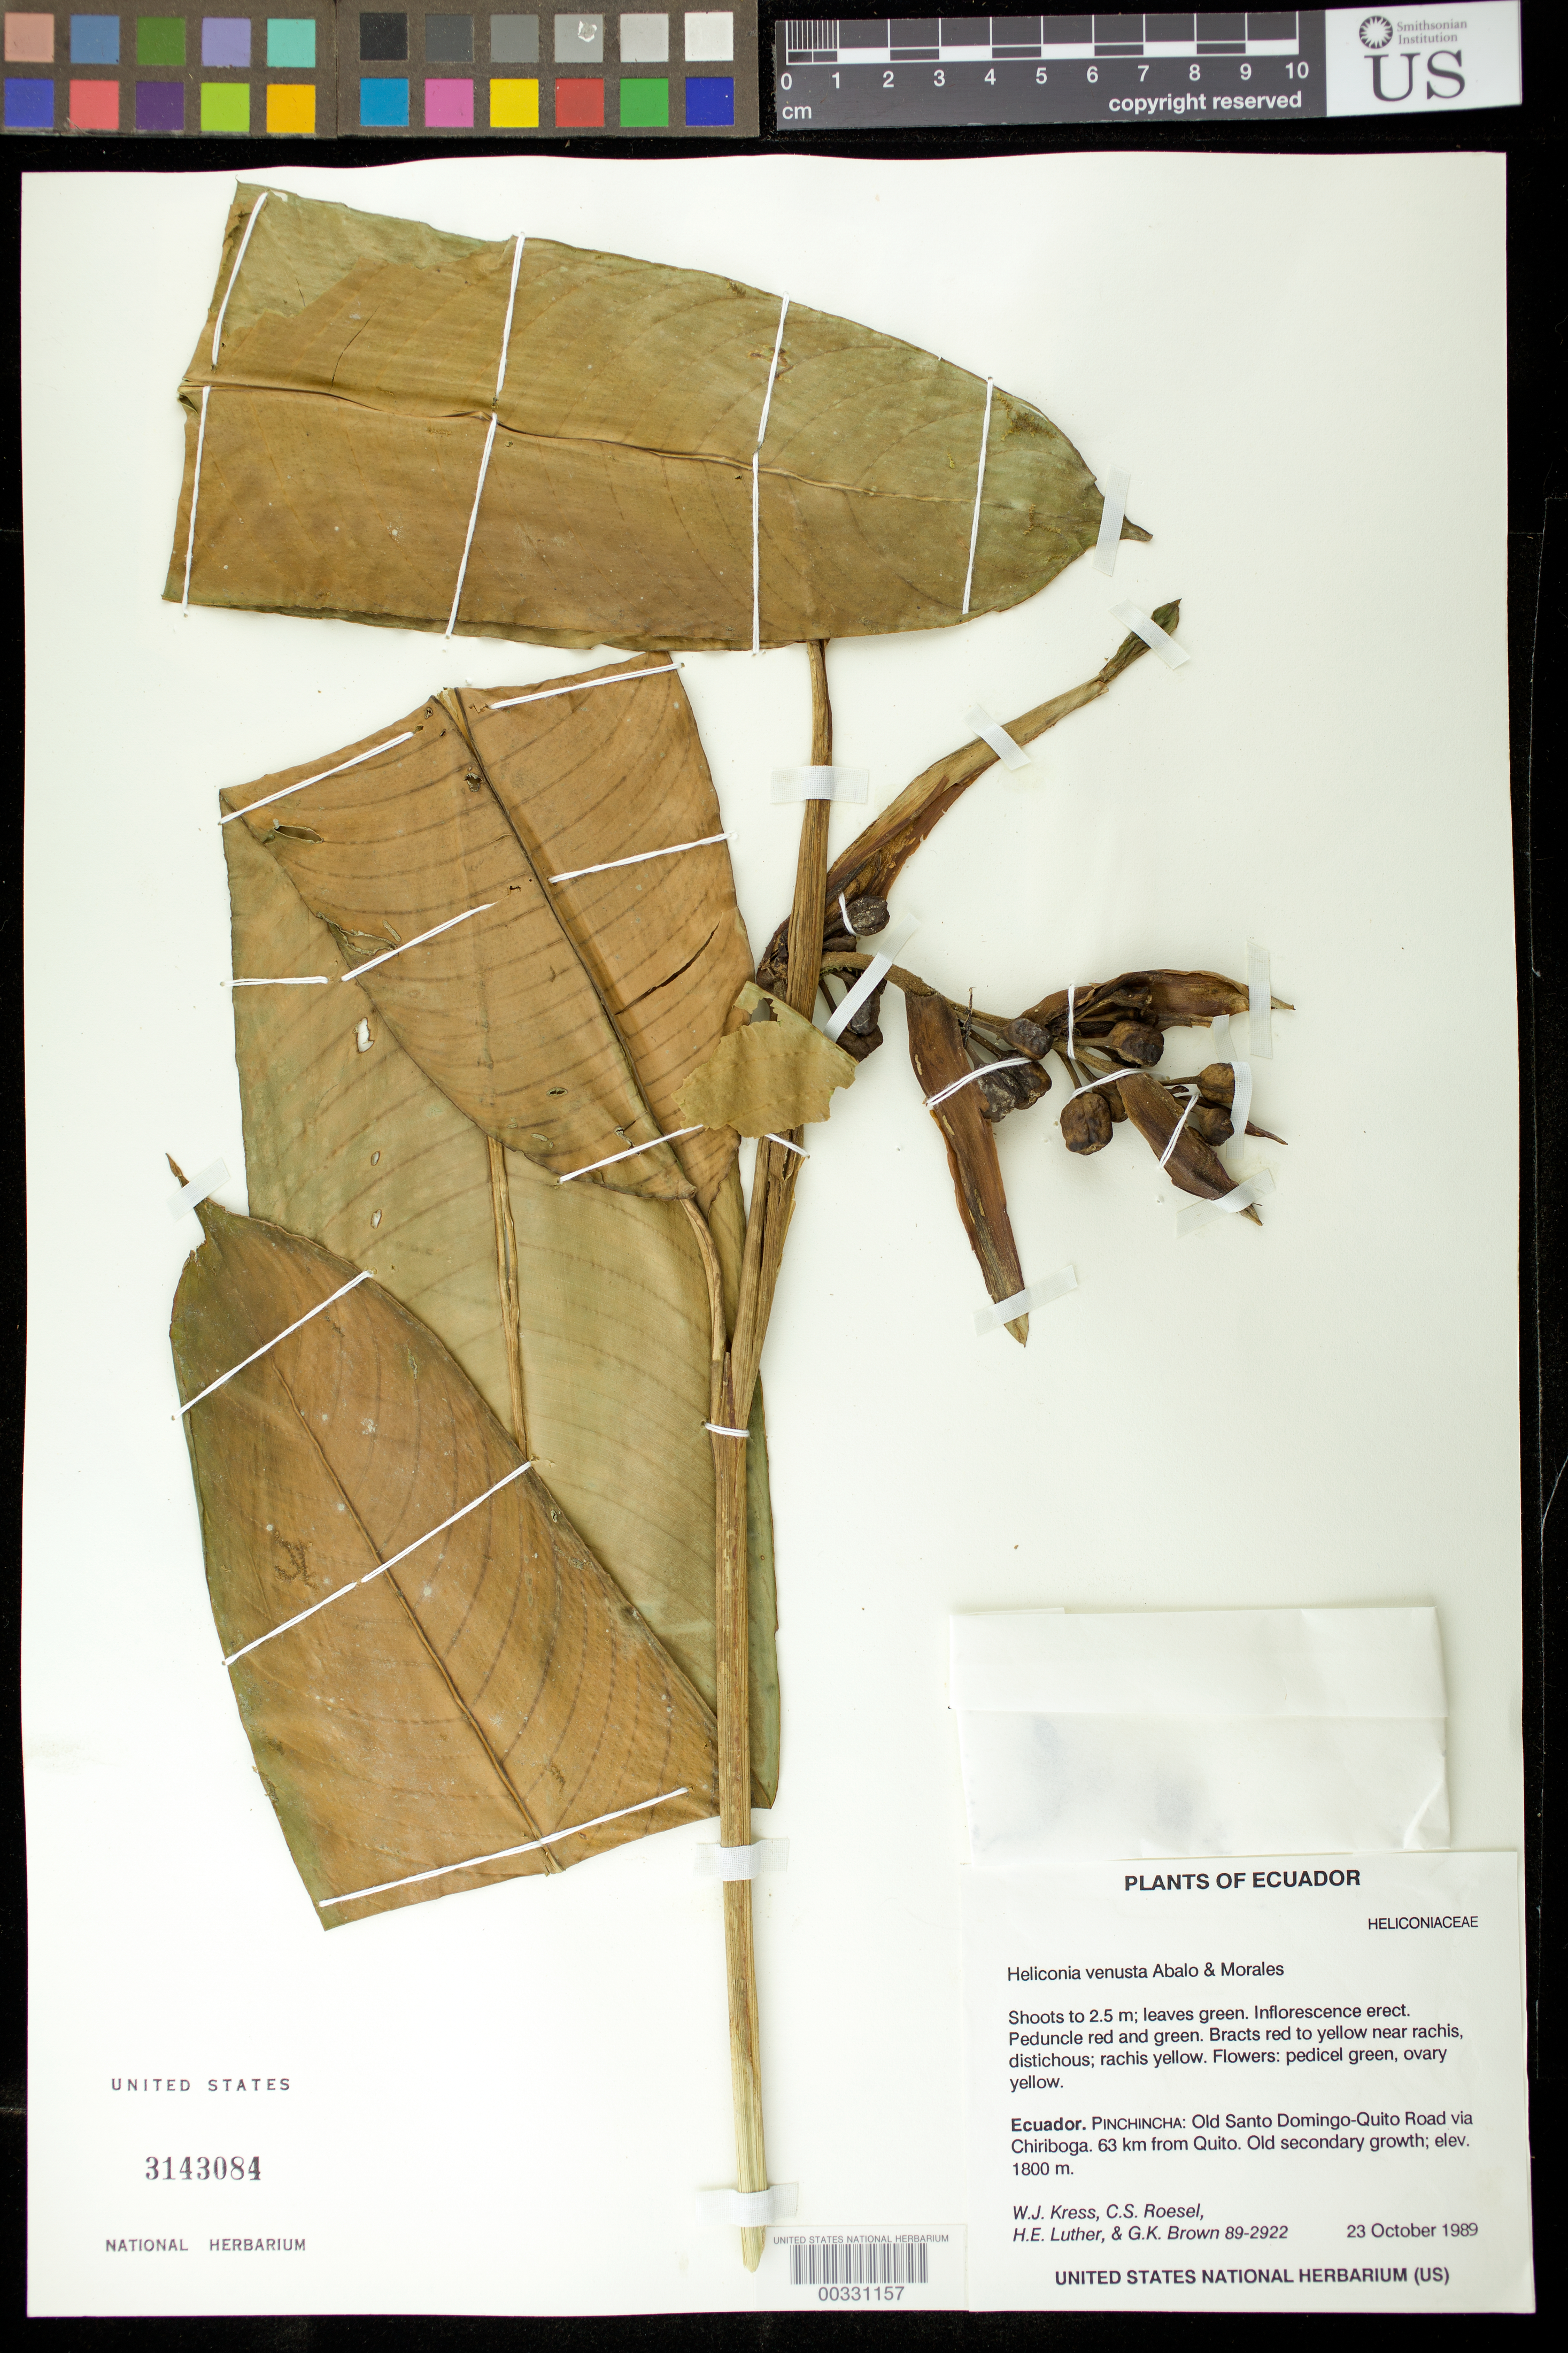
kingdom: Plantae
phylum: Tracheophyta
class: Liliopsida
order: Zingiberales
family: Heliconiaceae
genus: Heliconia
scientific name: Heliconia venusta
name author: Abalo & G. Morales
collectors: W. J. Kress, C. S. Roesel, Harry E. Luther & G. K. Brown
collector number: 89-2922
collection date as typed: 23 Oct 1989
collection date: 1989-10-23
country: Ecuador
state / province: Pichincha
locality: Old Santo Domingo-quito road via chiriboga, 63 km from quito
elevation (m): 1800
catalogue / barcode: US 3143084